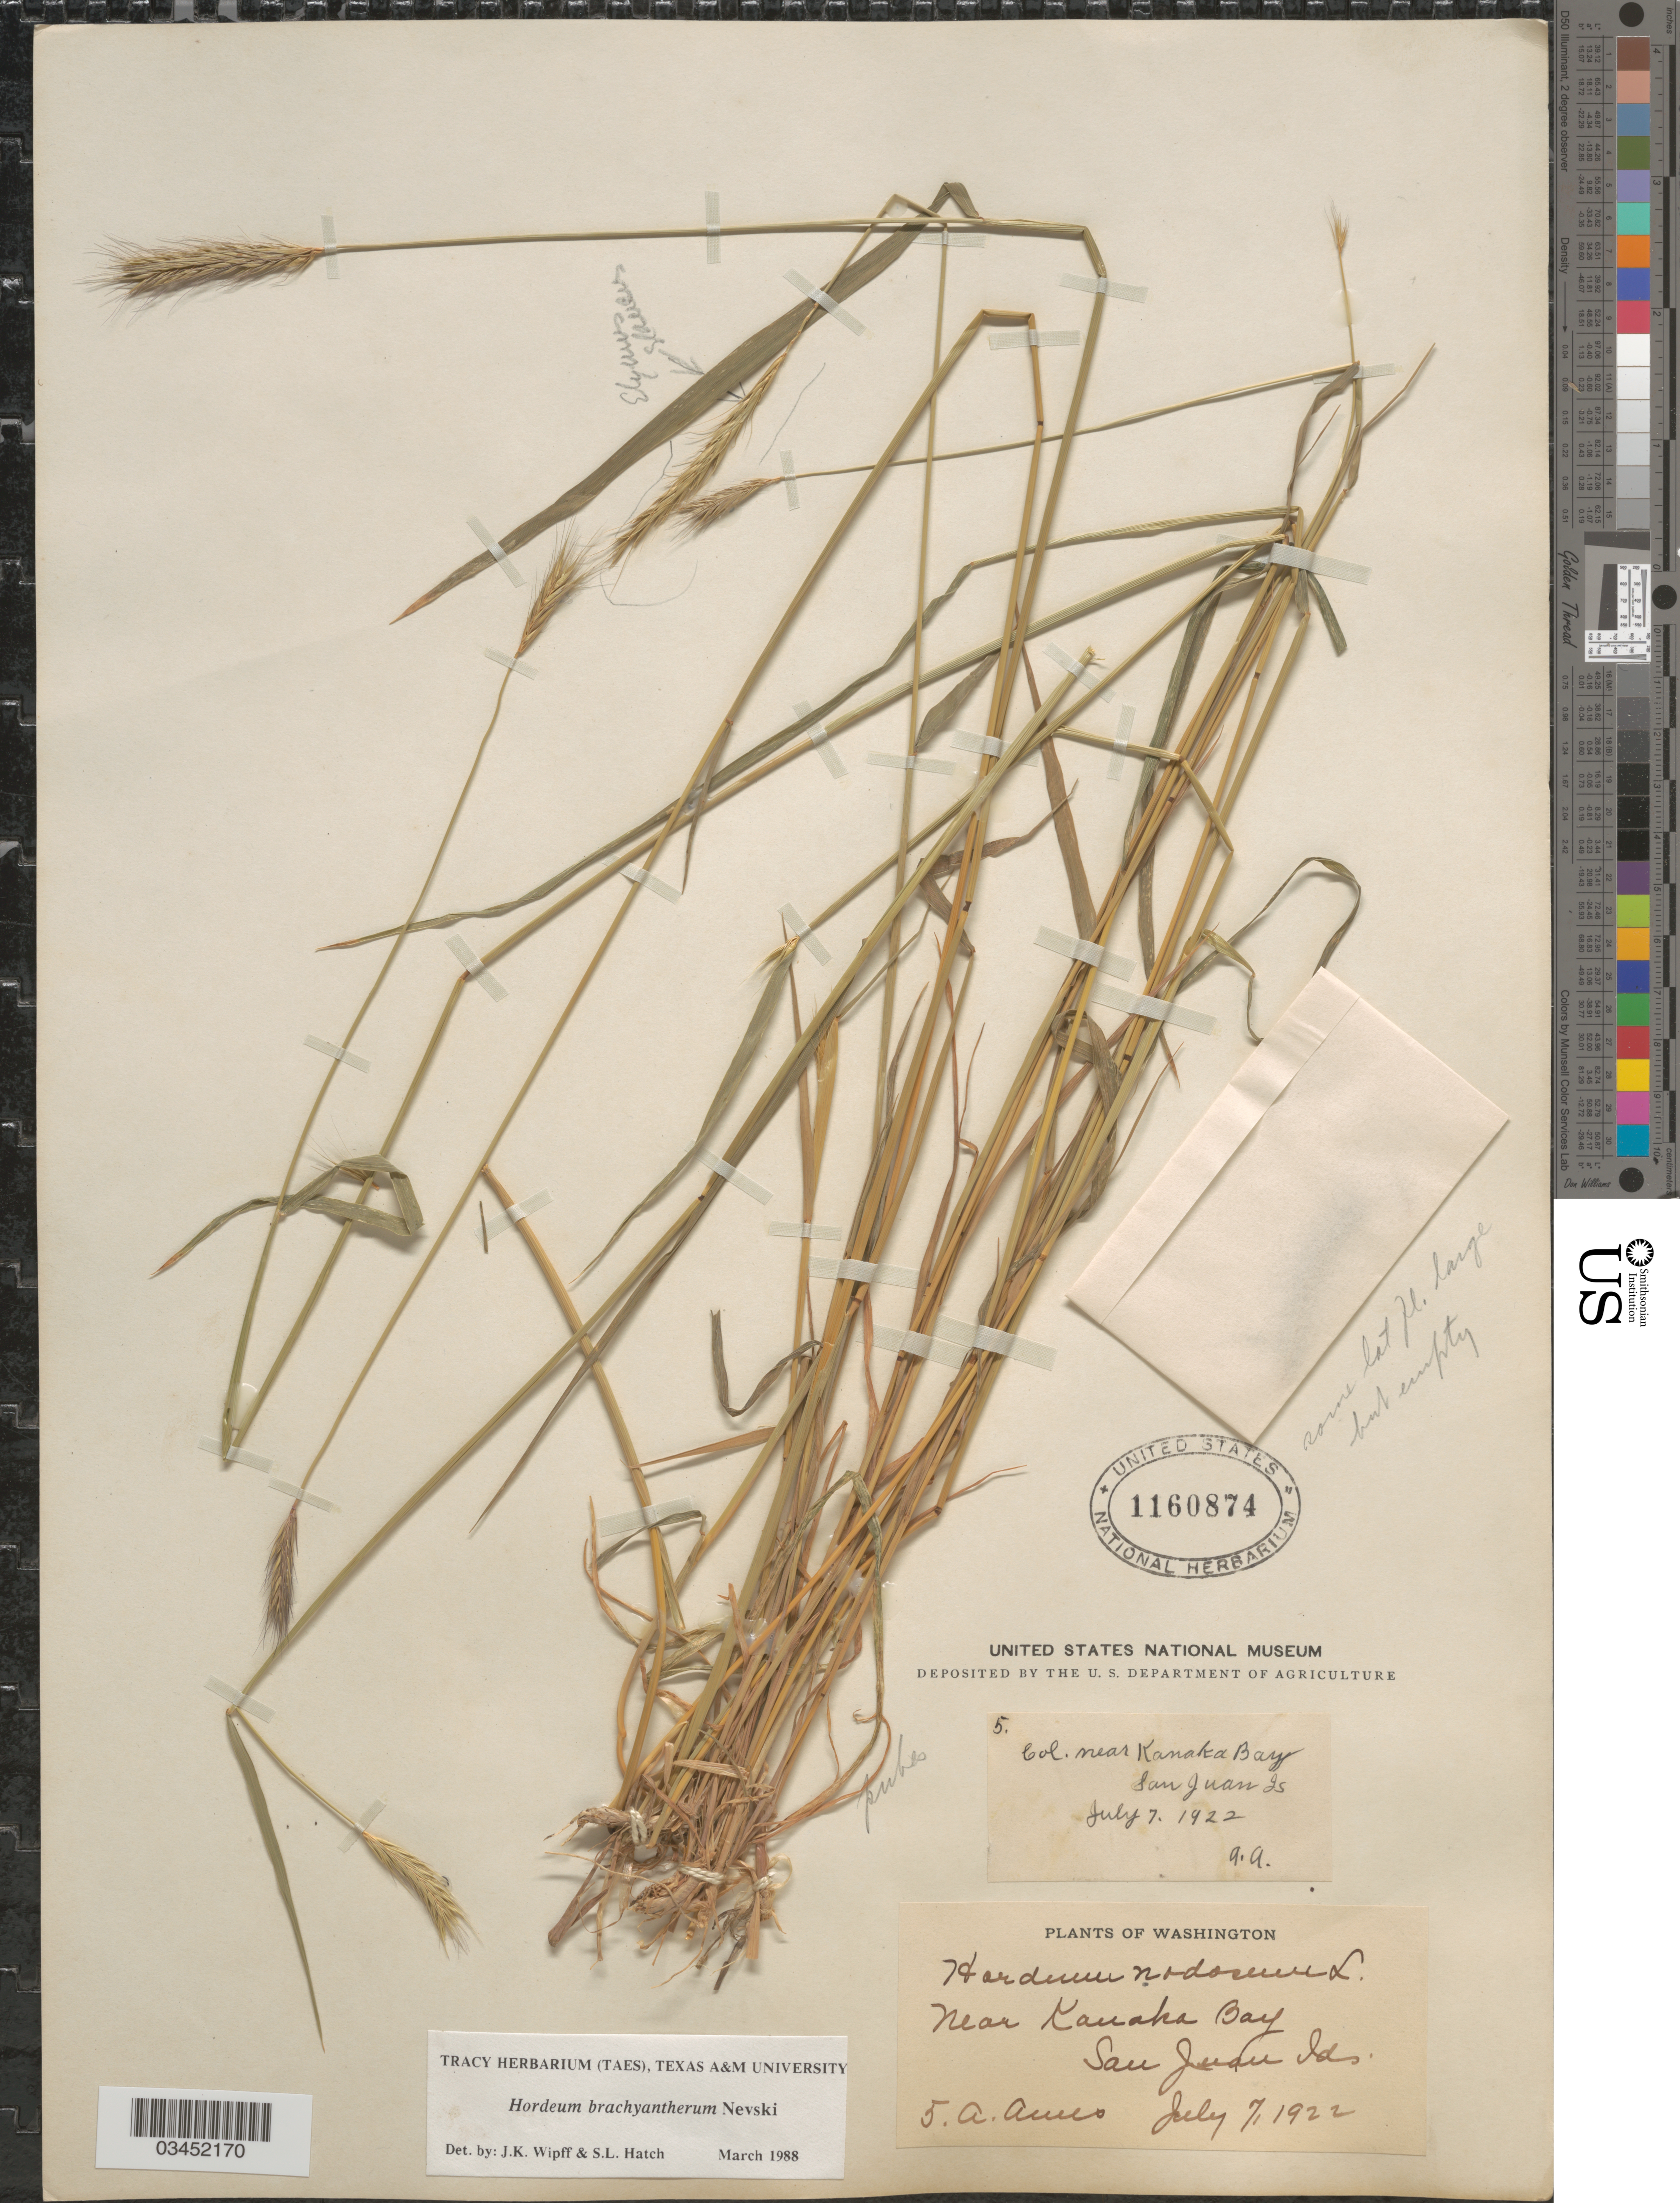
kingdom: Plantae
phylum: Tracheophyta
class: Liliopsida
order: Poales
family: Poaceae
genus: Hordeum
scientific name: Hordeum brachyantherum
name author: Nevski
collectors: A. Ames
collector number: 5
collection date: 1922-07-07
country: United States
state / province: Washington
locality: Near Kanaka Bay. San Juan Ids.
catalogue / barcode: US 1160874